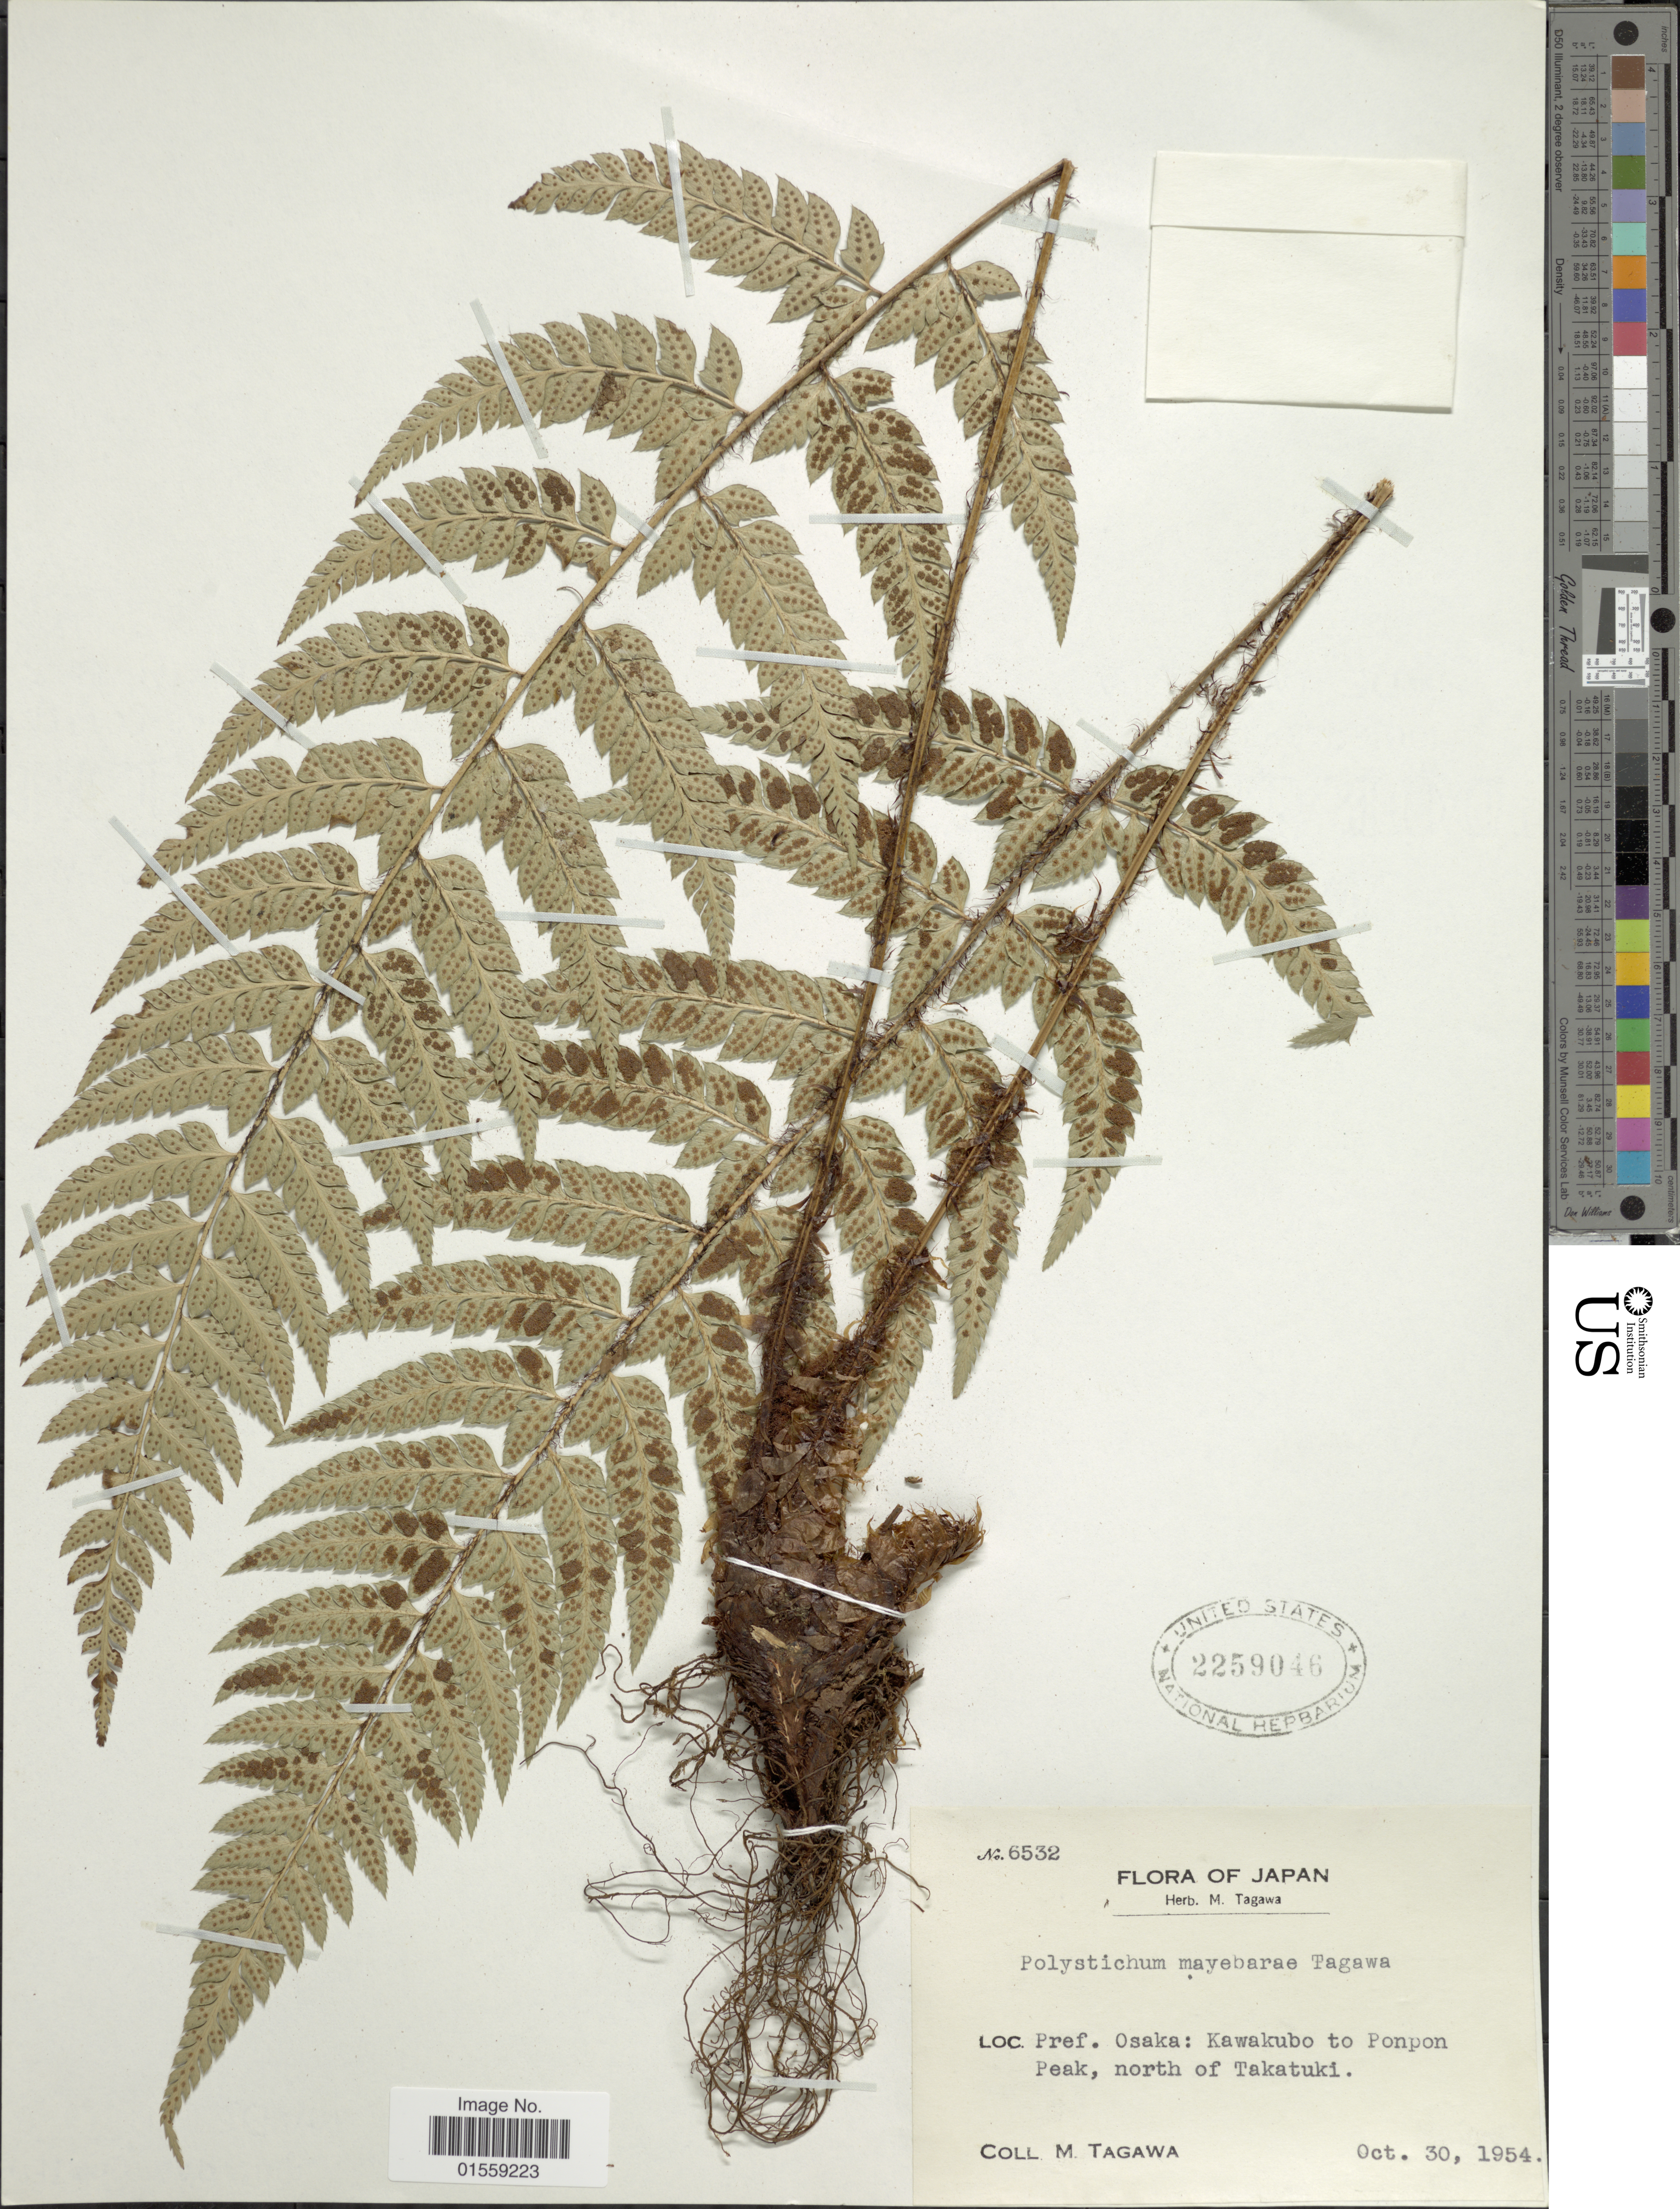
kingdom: Plantae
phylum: Tracheophyta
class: Polypodiopsida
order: Polypodiales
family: Dryopteridaceae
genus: Polystichum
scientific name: Polystichum mayebarae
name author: Tagawa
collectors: M. Kitagawa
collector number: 6532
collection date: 1954-10-30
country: Japan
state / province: Osaka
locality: Kawakubo to Ponpon Peak, north of Takatuki.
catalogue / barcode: US 2259046